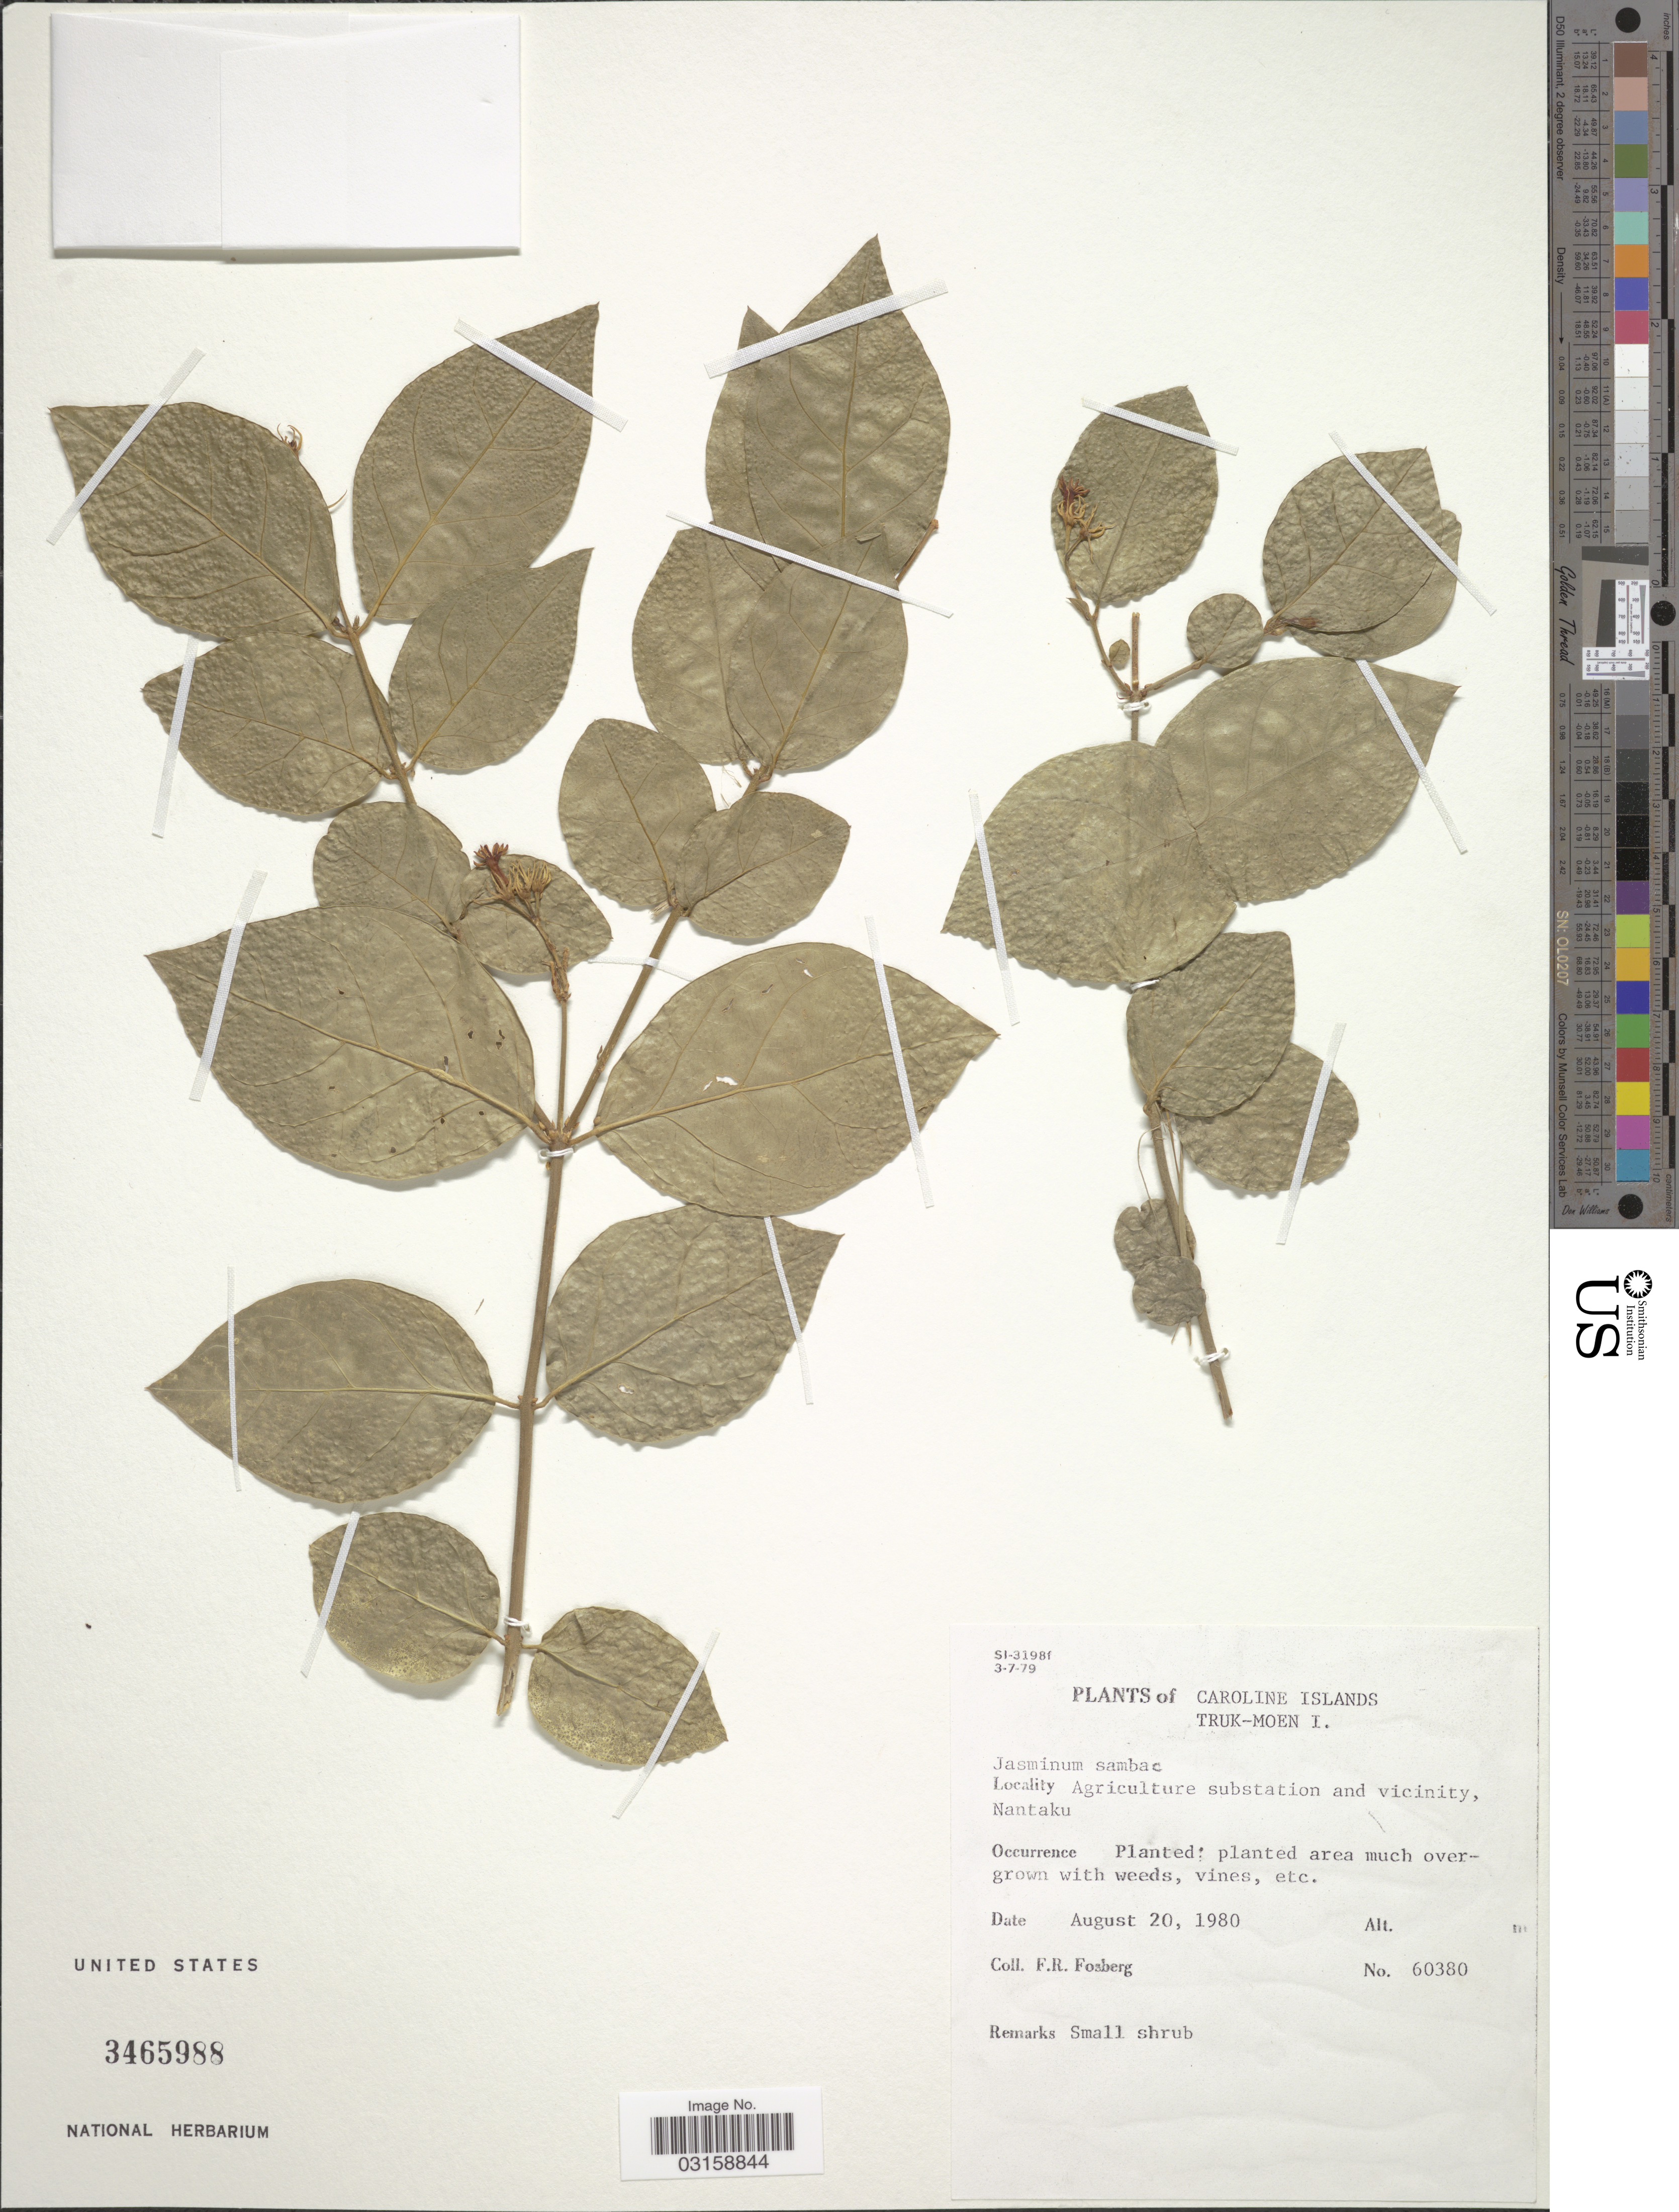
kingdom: Plantae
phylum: Tracheophyta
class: Magnoliopsida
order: Lamiales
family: Oleaceae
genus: Jasminum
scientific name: Jasminum sambac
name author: (L.) Aiton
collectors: F. R. Fosberg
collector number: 60380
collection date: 1980-08-20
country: Micronesia, Federated States of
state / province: Truk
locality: Caroline Islands. Truk-Moen I. Agriculture substation and vicinity, Nantaku.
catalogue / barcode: US 3465988